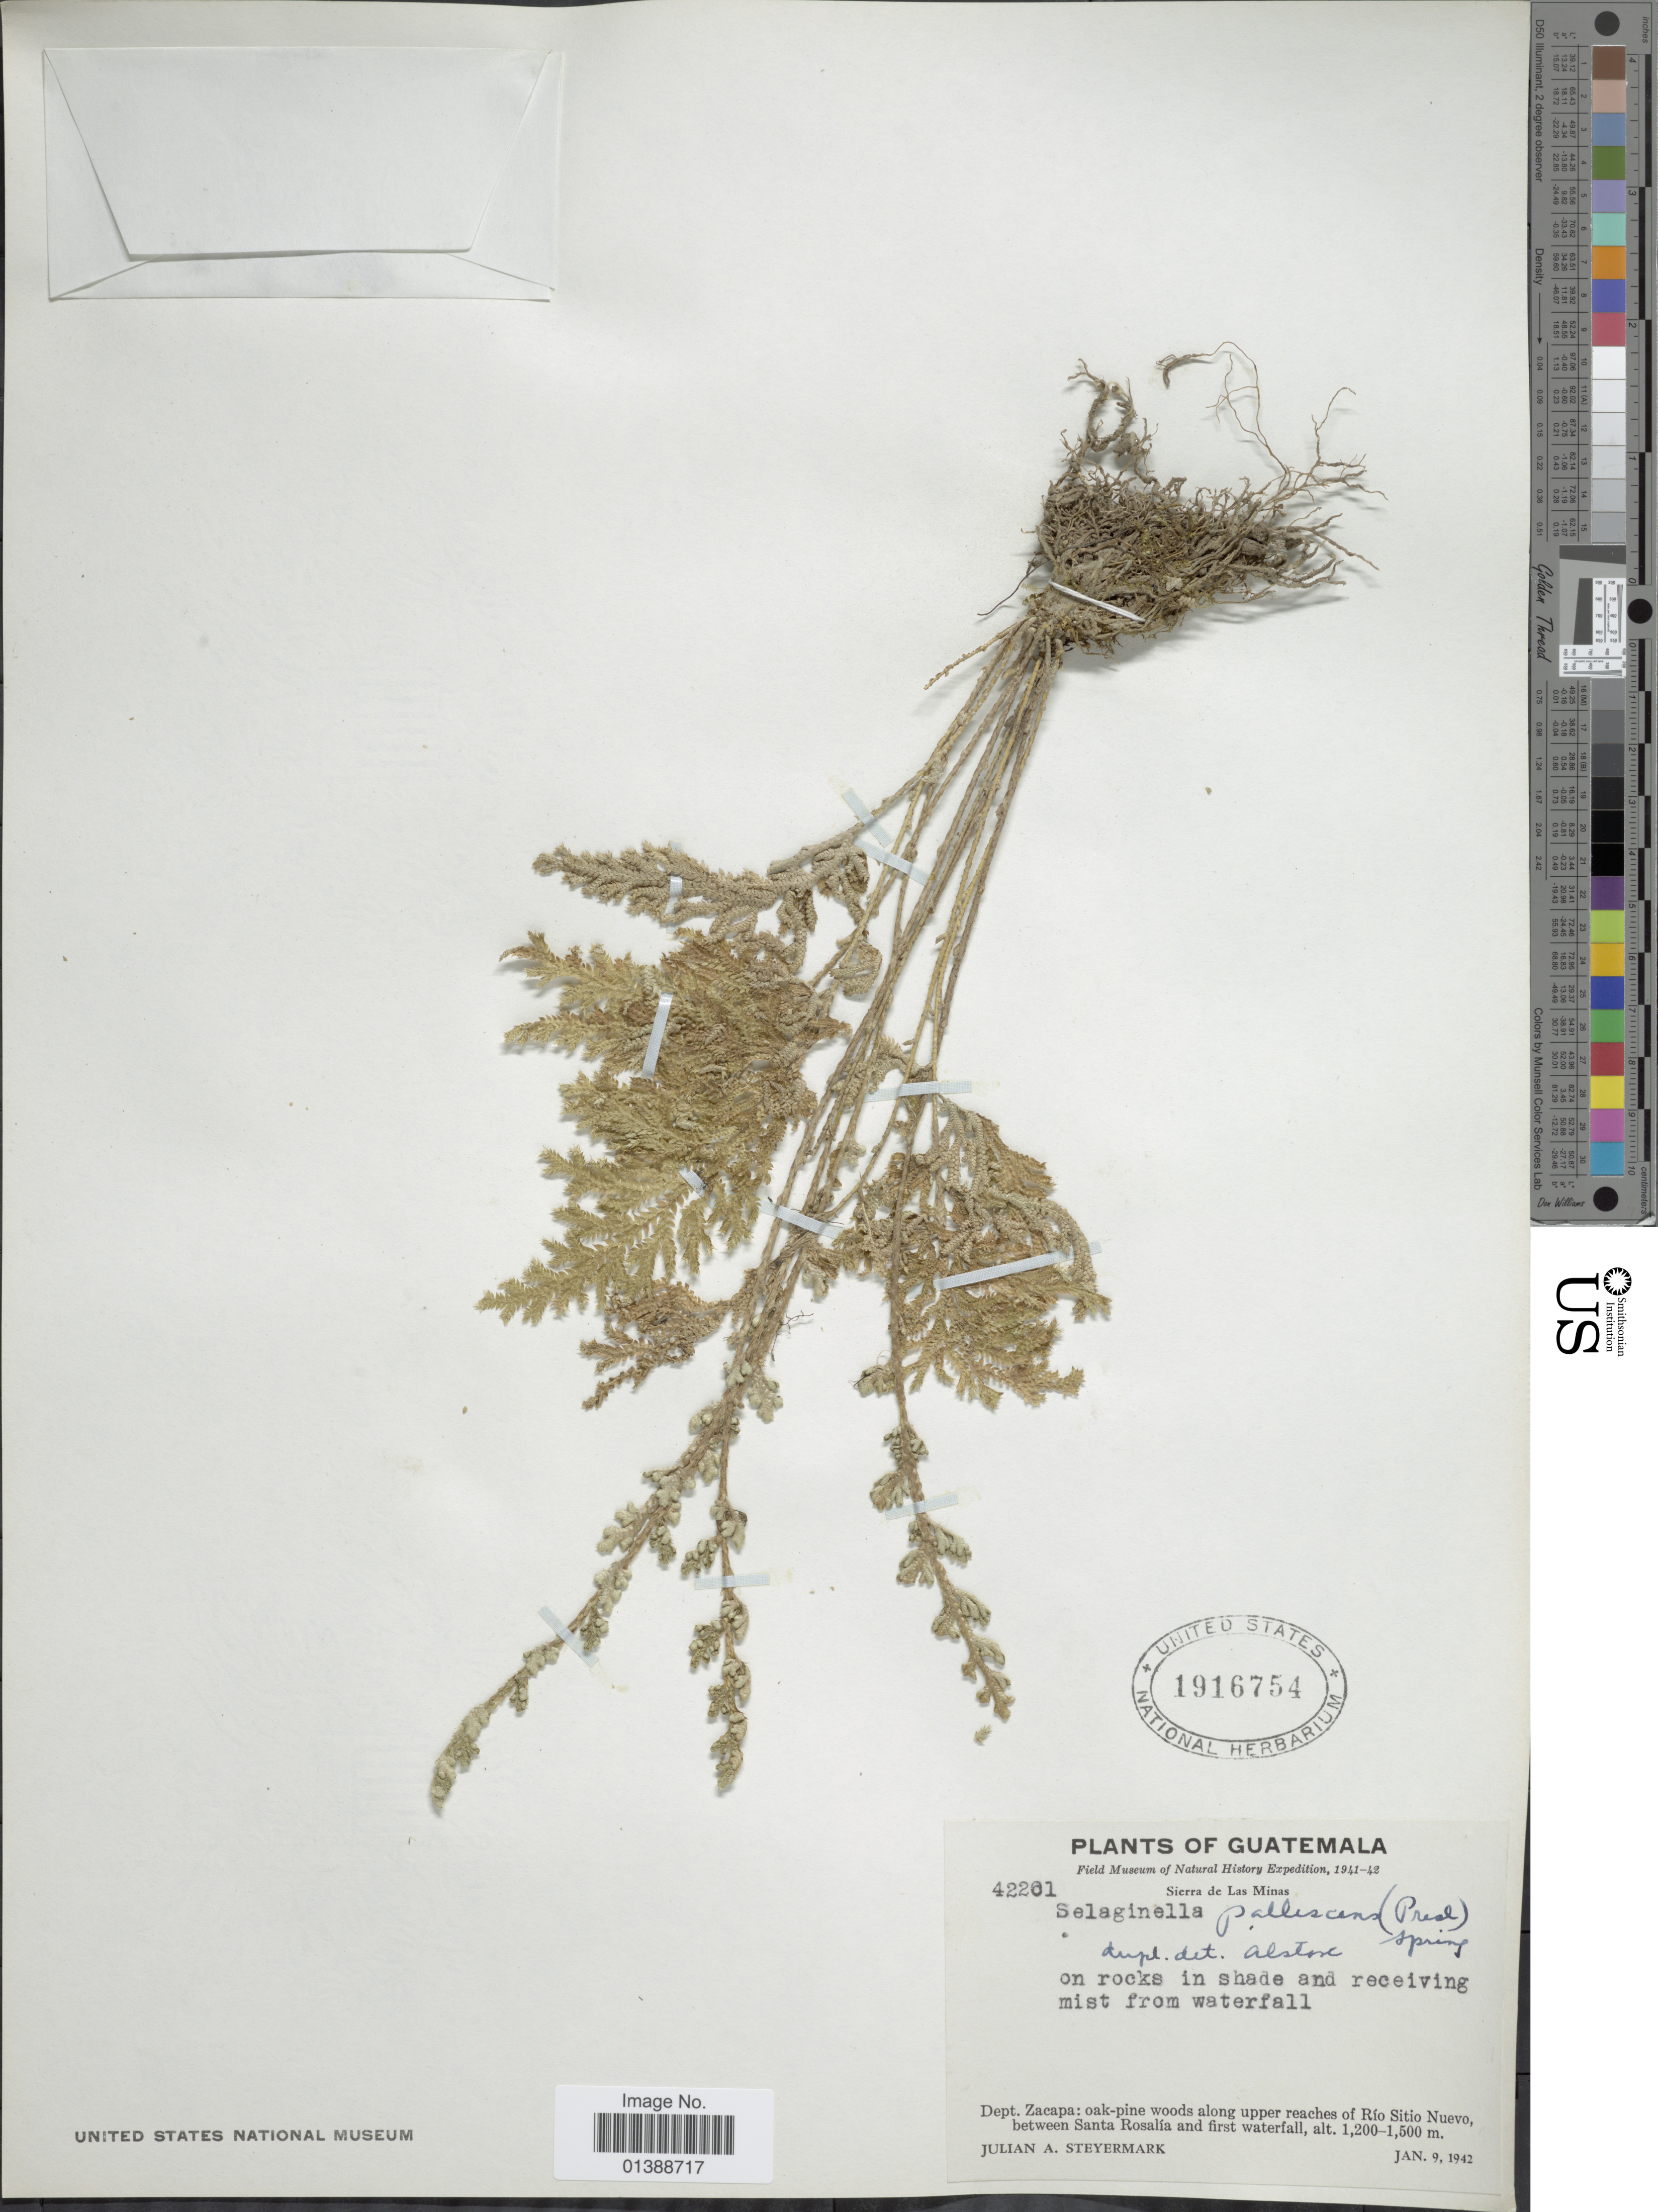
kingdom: Plantae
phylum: Tracheophyta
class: Lycopodiopsida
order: Selaginellales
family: Selaginellaceae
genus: Selaginella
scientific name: Selaginella pallescens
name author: (C. Presl) Spring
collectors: J. Steyermark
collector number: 42261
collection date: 1942-01-09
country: Guatemala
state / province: Zacapa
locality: Oak-pine woods along upper reaches of Río Sitio Nuevo, between Santa Rosalia and first waterfall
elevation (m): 1200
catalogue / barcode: US 1916754